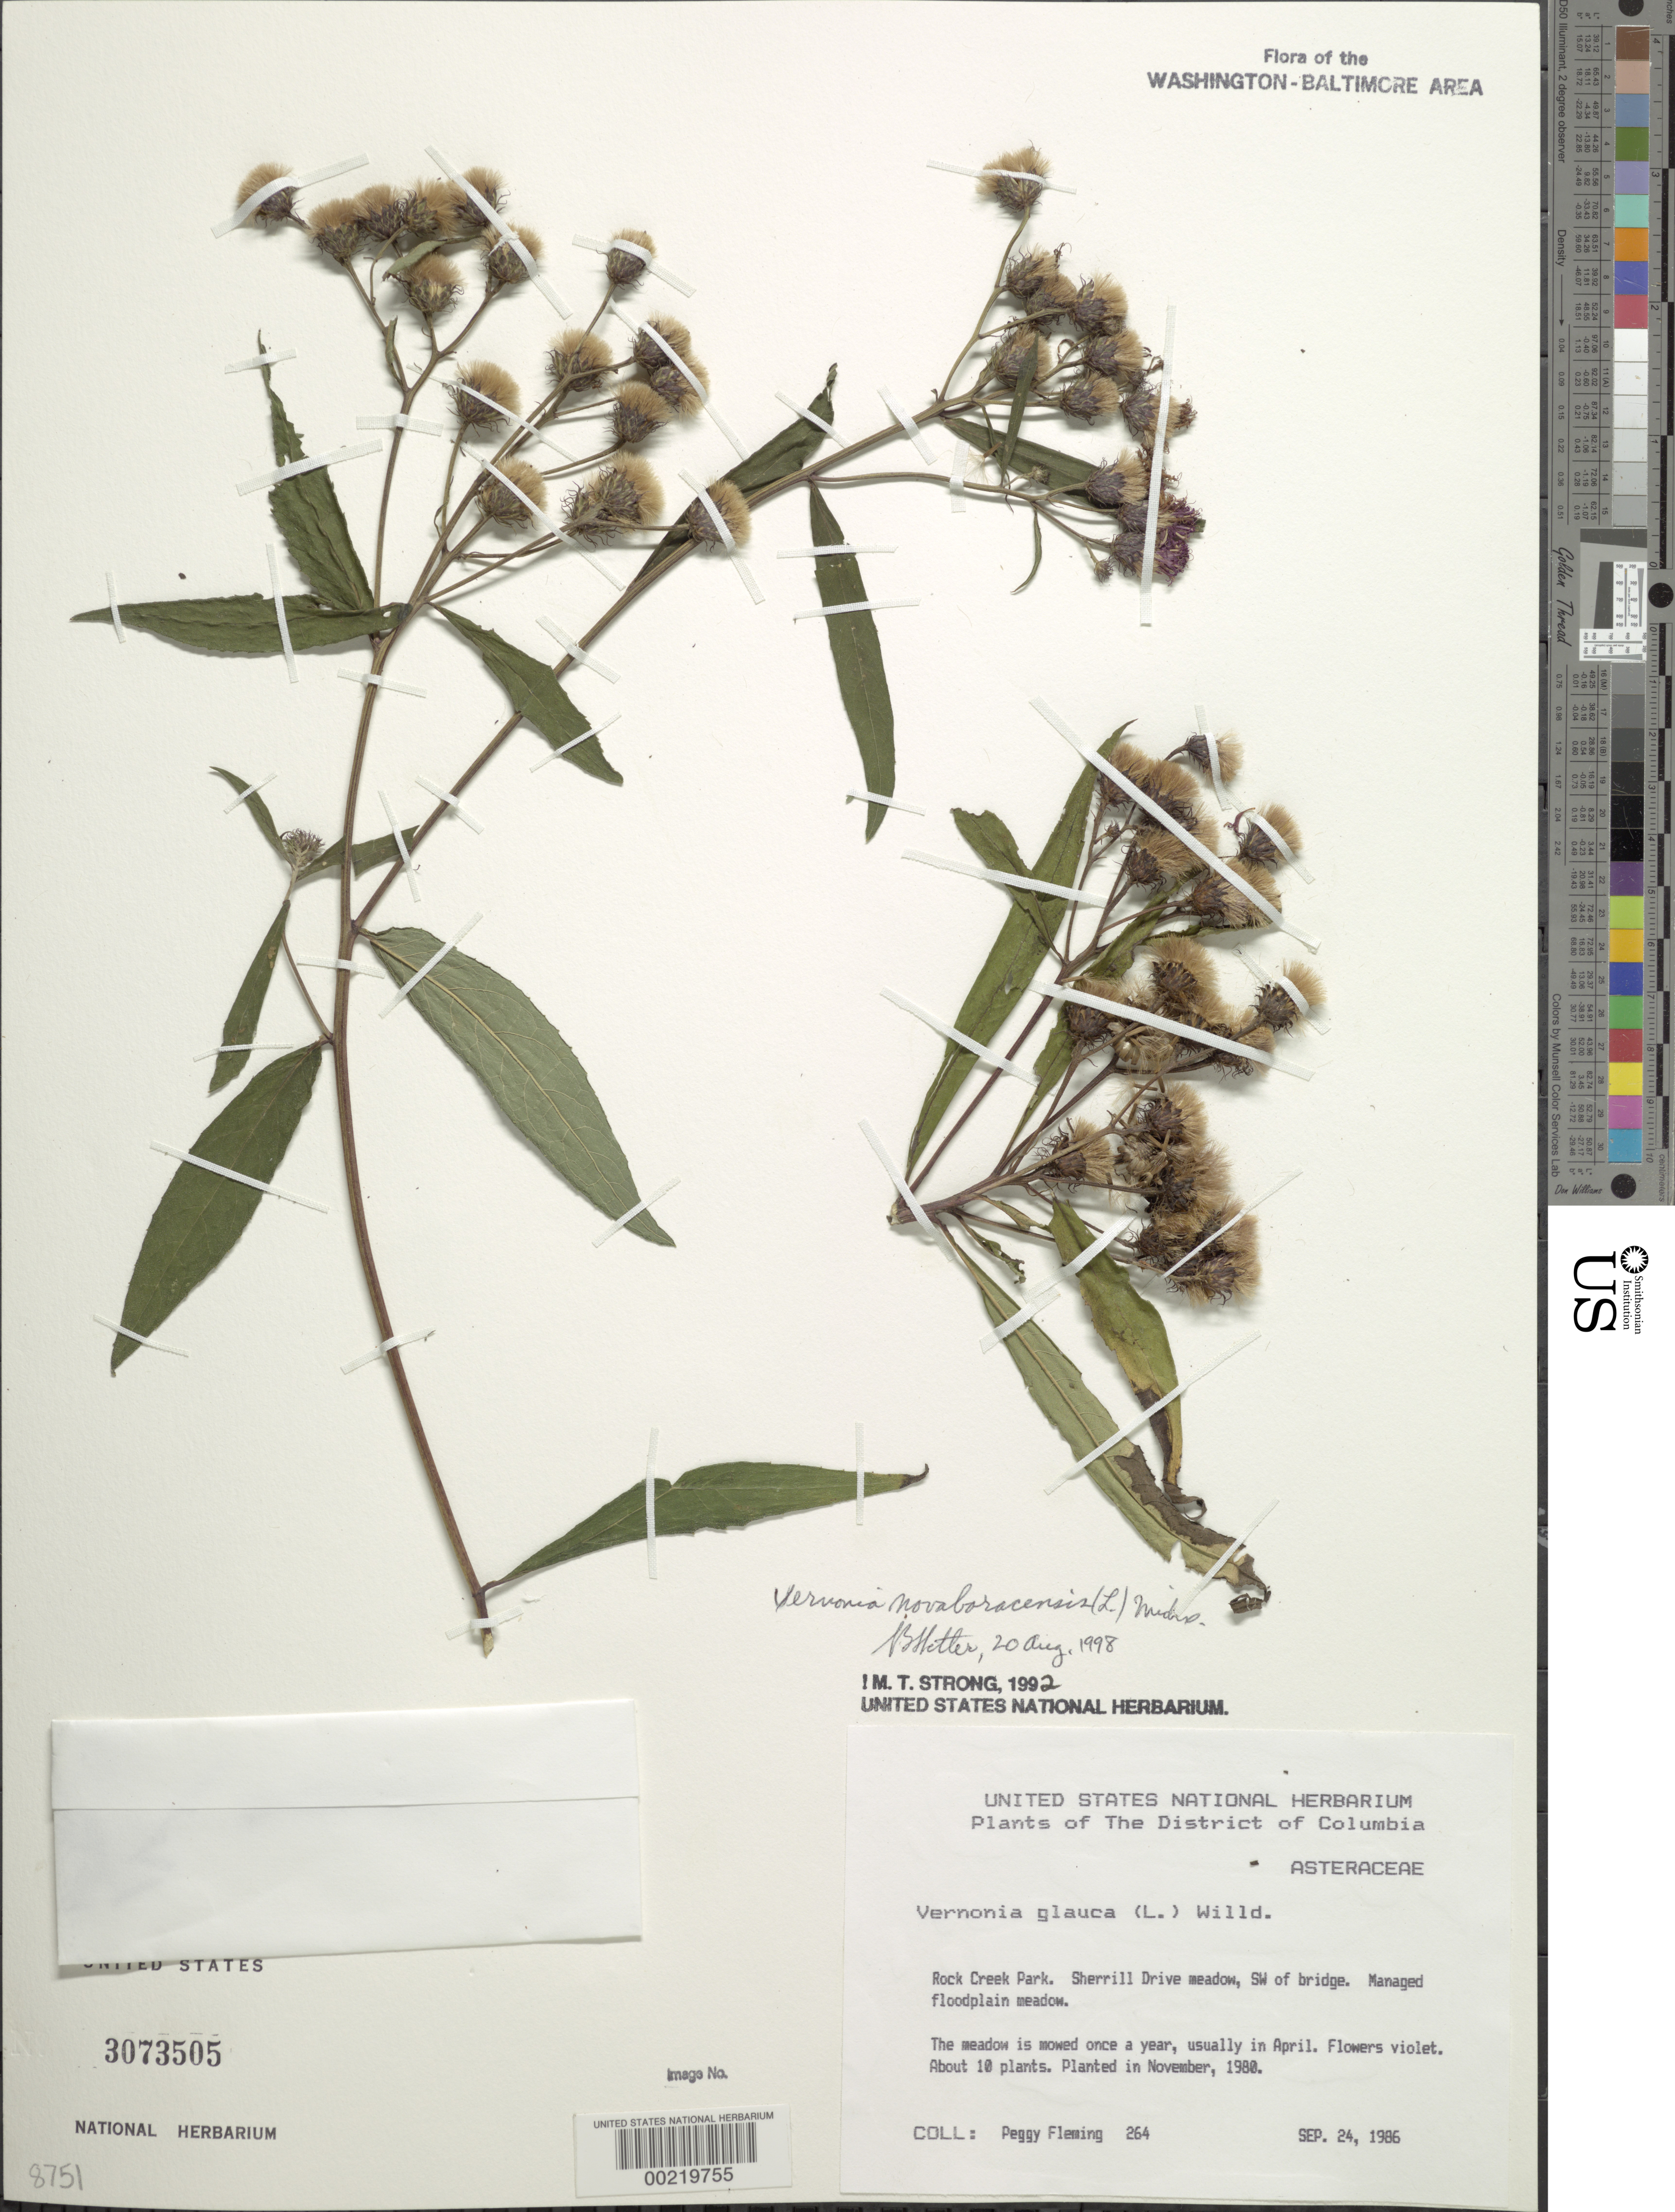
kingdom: Plantae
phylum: Tracheophyta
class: Magnoliopsida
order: Asterales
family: Asteraceae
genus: Vernonia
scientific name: Vernonia noveboracensis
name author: (L.) Michx.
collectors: P. Fleming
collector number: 264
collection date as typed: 24 Sep 1986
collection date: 1986-09-24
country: United States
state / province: District of Columbia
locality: Rock Creek Park. Sherrill Drive meadow, SW of Bridge. Rock Creek Park & vicinity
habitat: Managed floodplain meadow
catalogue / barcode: US 3073505